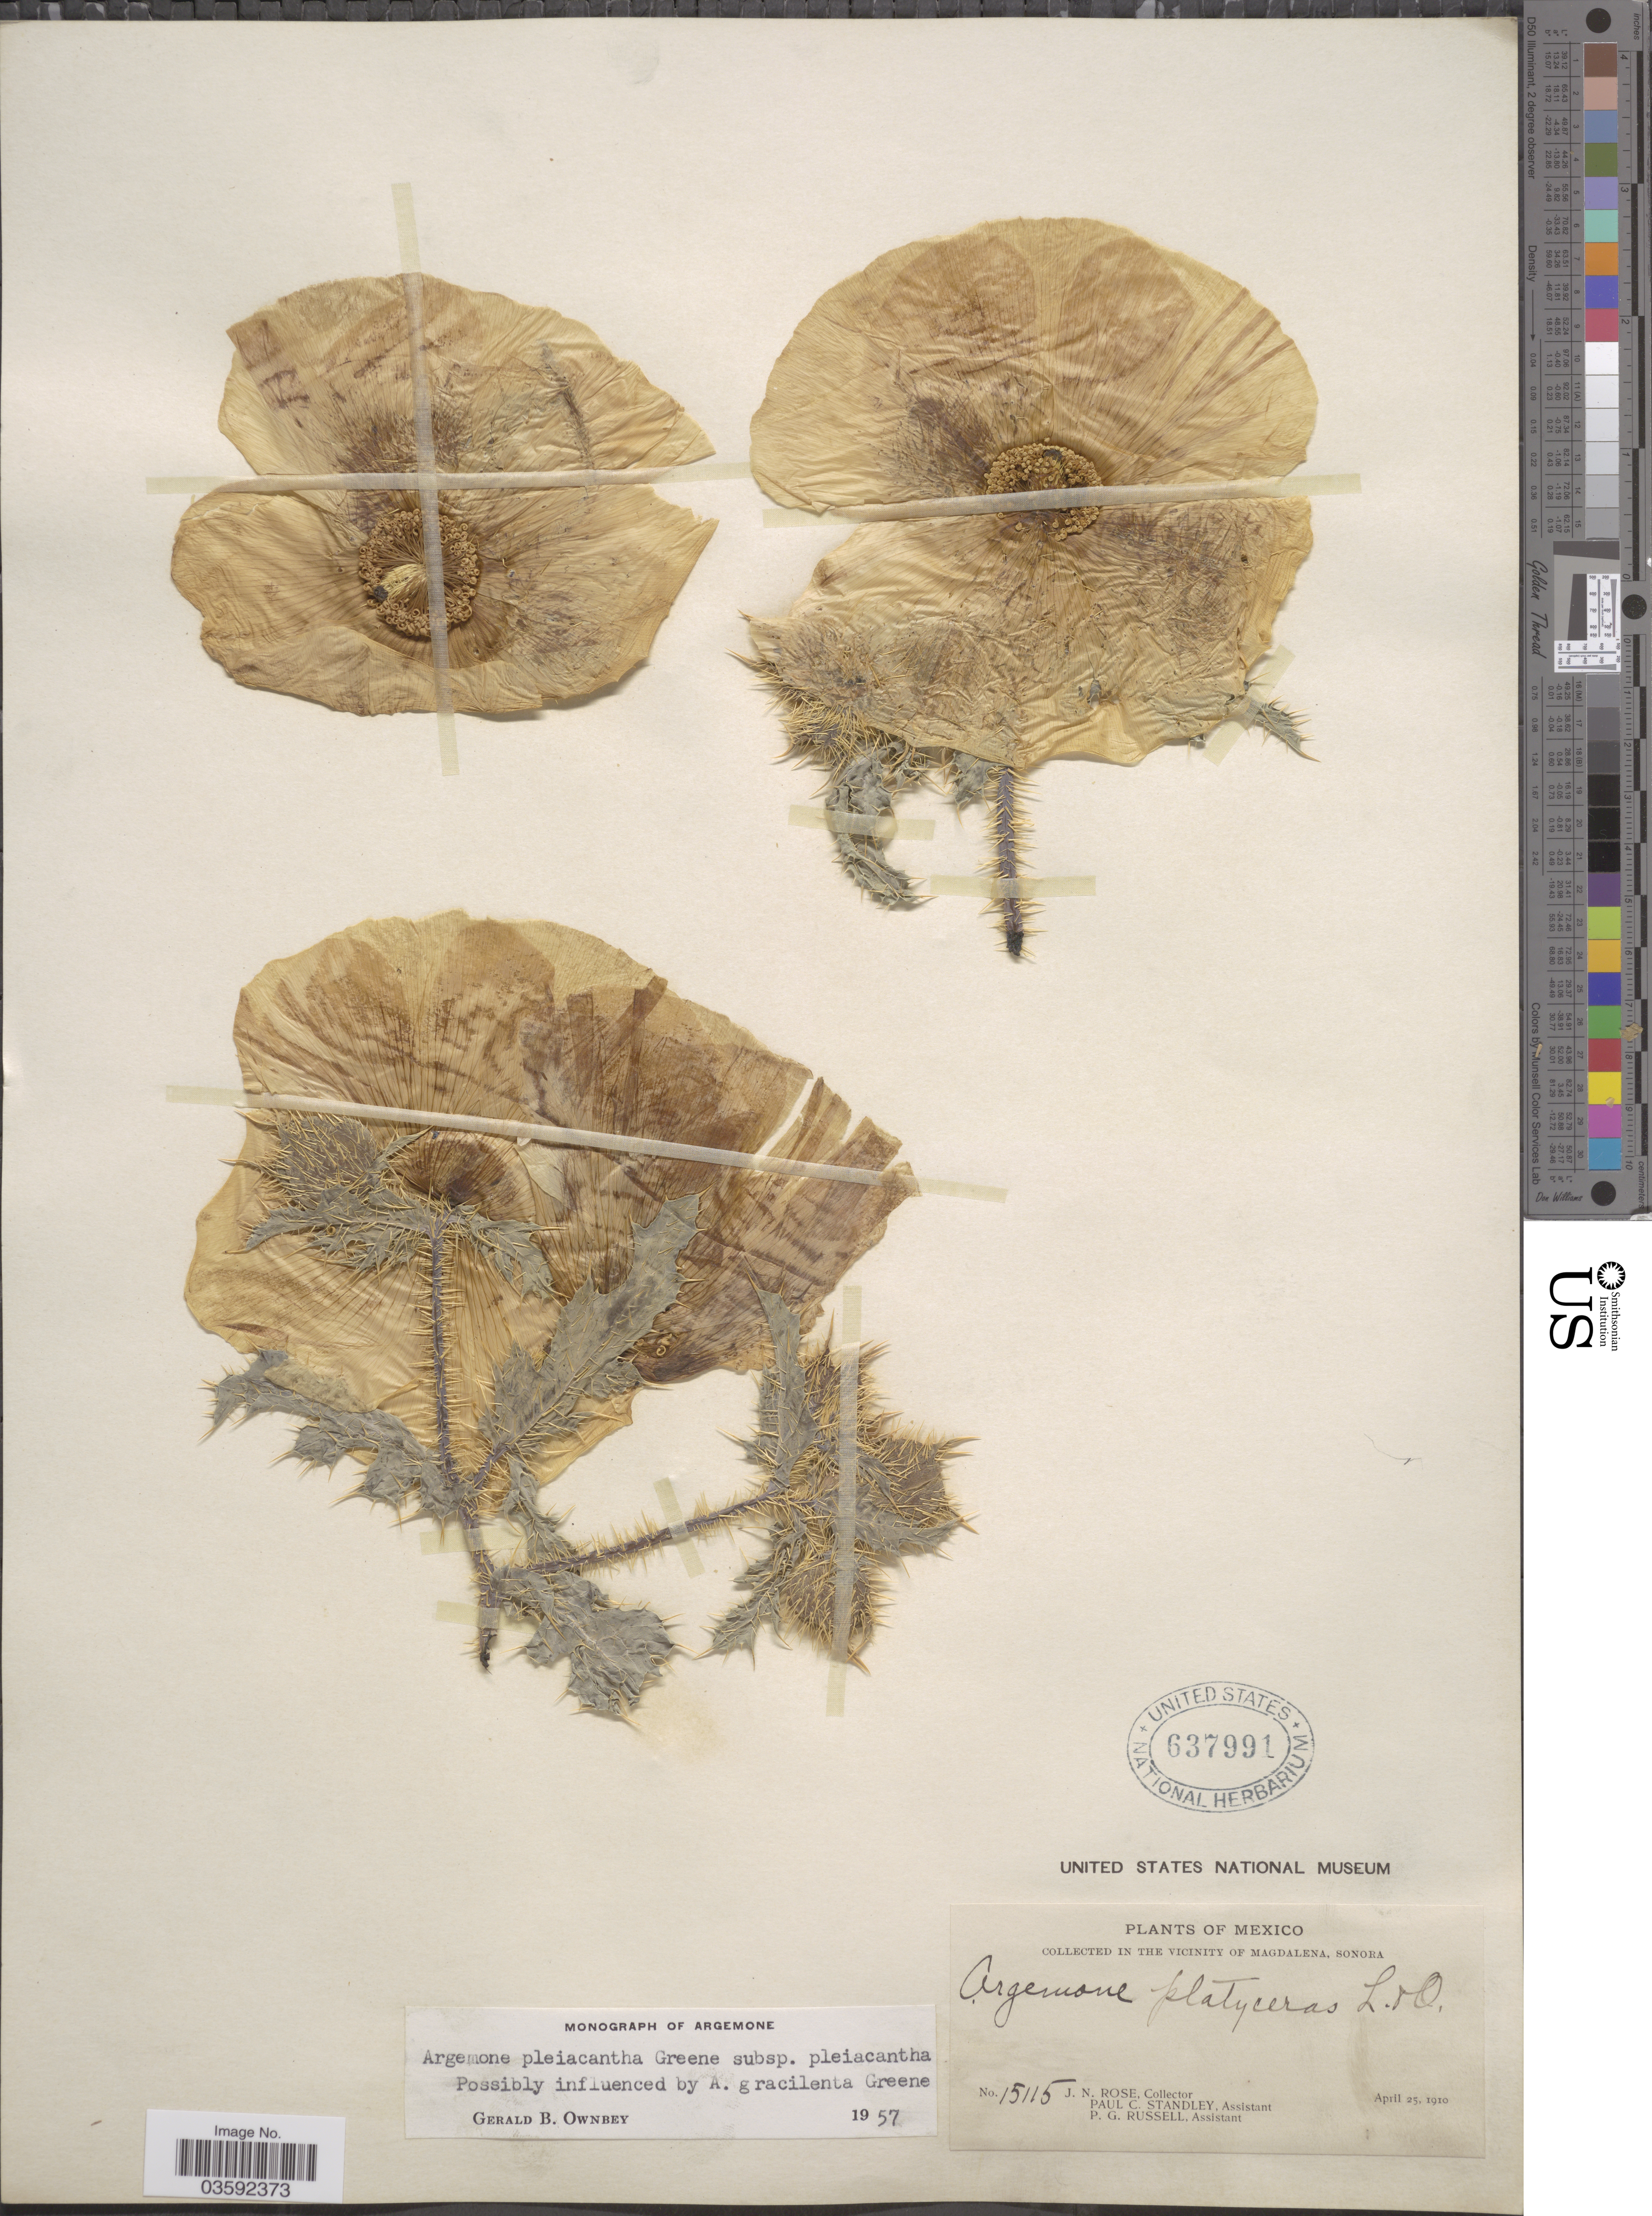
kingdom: Plantae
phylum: Tracheophyta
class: Magnoliopsida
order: Ranunculales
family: Papaveraceae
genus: Argemone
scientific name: Argemone pleiacantha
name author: Greene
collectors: J. N. Rose, P. C. Standley & P. G. Russell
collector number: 15115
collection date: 1910-04-25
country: Mexico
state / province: Sonora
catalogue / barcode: US 637991